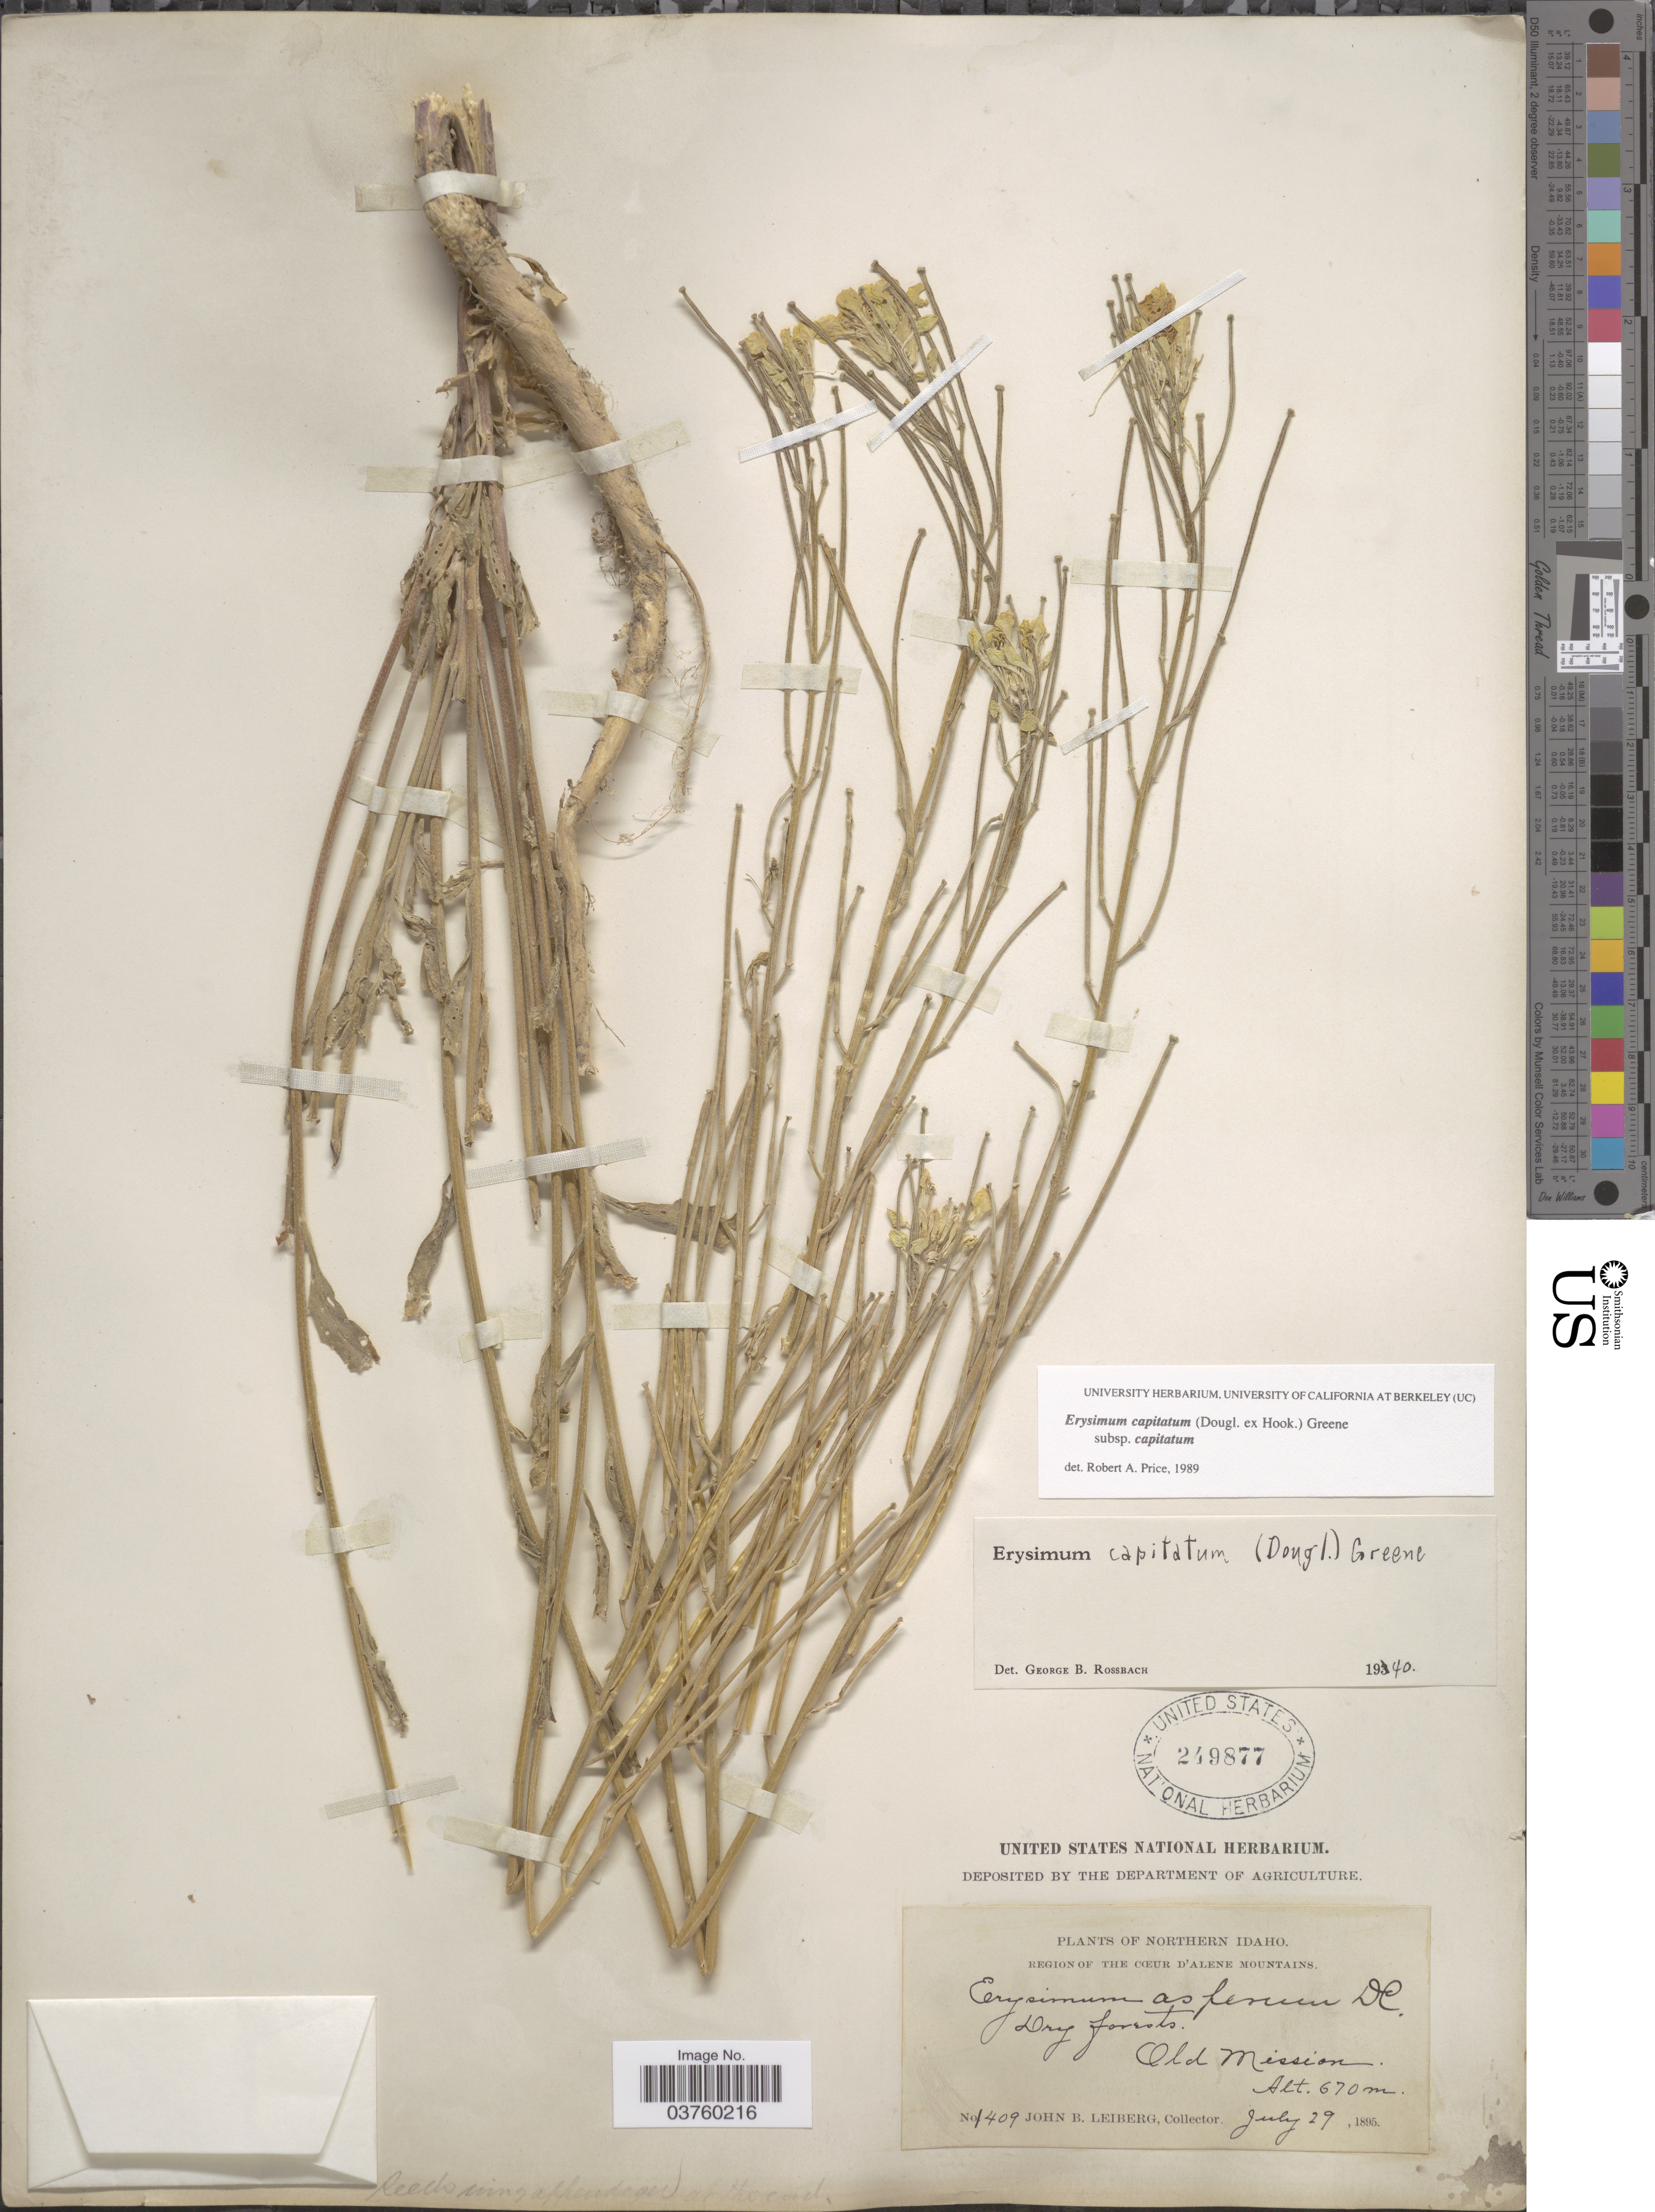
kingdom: Plantae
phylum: Tracheophyta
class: Magnoliopsida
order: Brassicales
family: Brassicaceae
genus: Erysimum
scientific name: Erysimum capitatum subsp. capitatum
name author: (Douglas ex Hook.) Greene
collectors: J. B. Leiberg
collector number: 1409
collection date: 1895-07-29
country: United States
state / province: Idaho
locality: Norhern Idaho. Region of The Coeur D'Alene Mountains. Old Mission.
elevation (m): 670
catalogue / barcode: US 249877